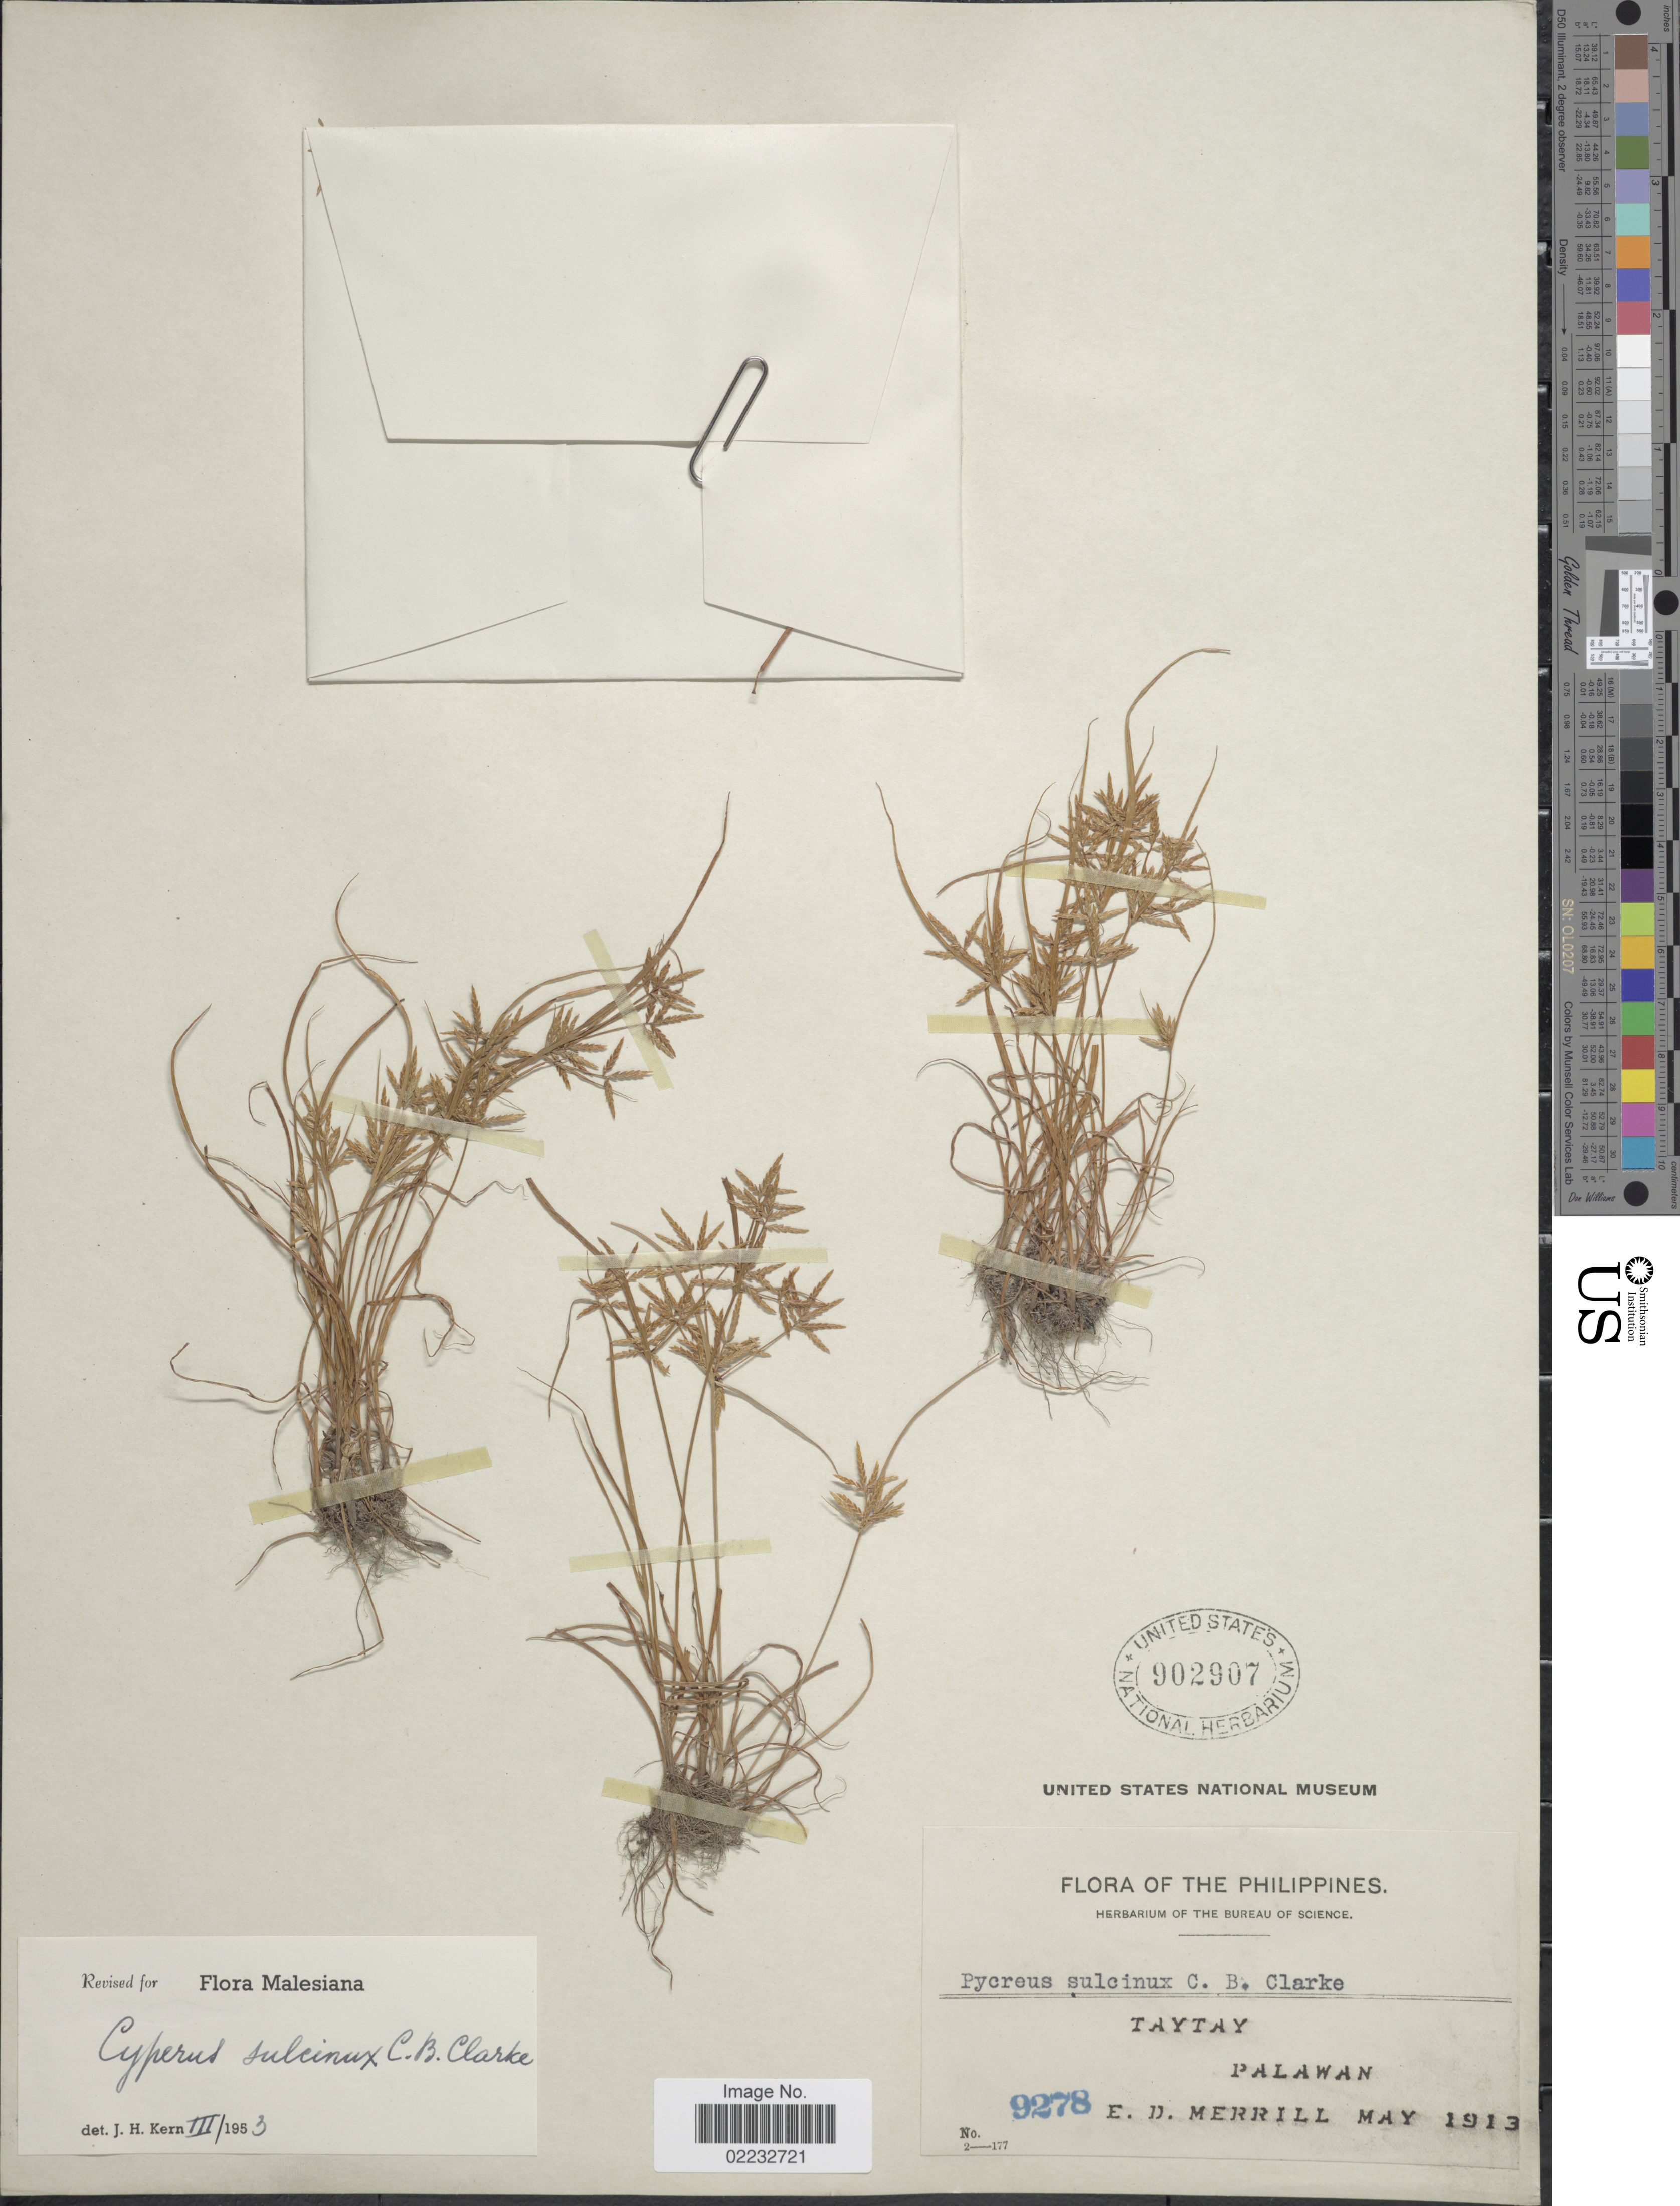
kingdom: Plantae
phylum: Tracheophyta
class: Liliopsida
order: Poales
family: Cyperaceae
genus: Cyperus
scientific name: Cyperus sulcinux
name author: C.B. Clarke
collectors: E. D. Merrill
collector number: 9278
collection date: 1913-05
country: Philippines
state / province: Mimaropa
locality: Taytay, Palawan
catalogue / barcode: US 902907